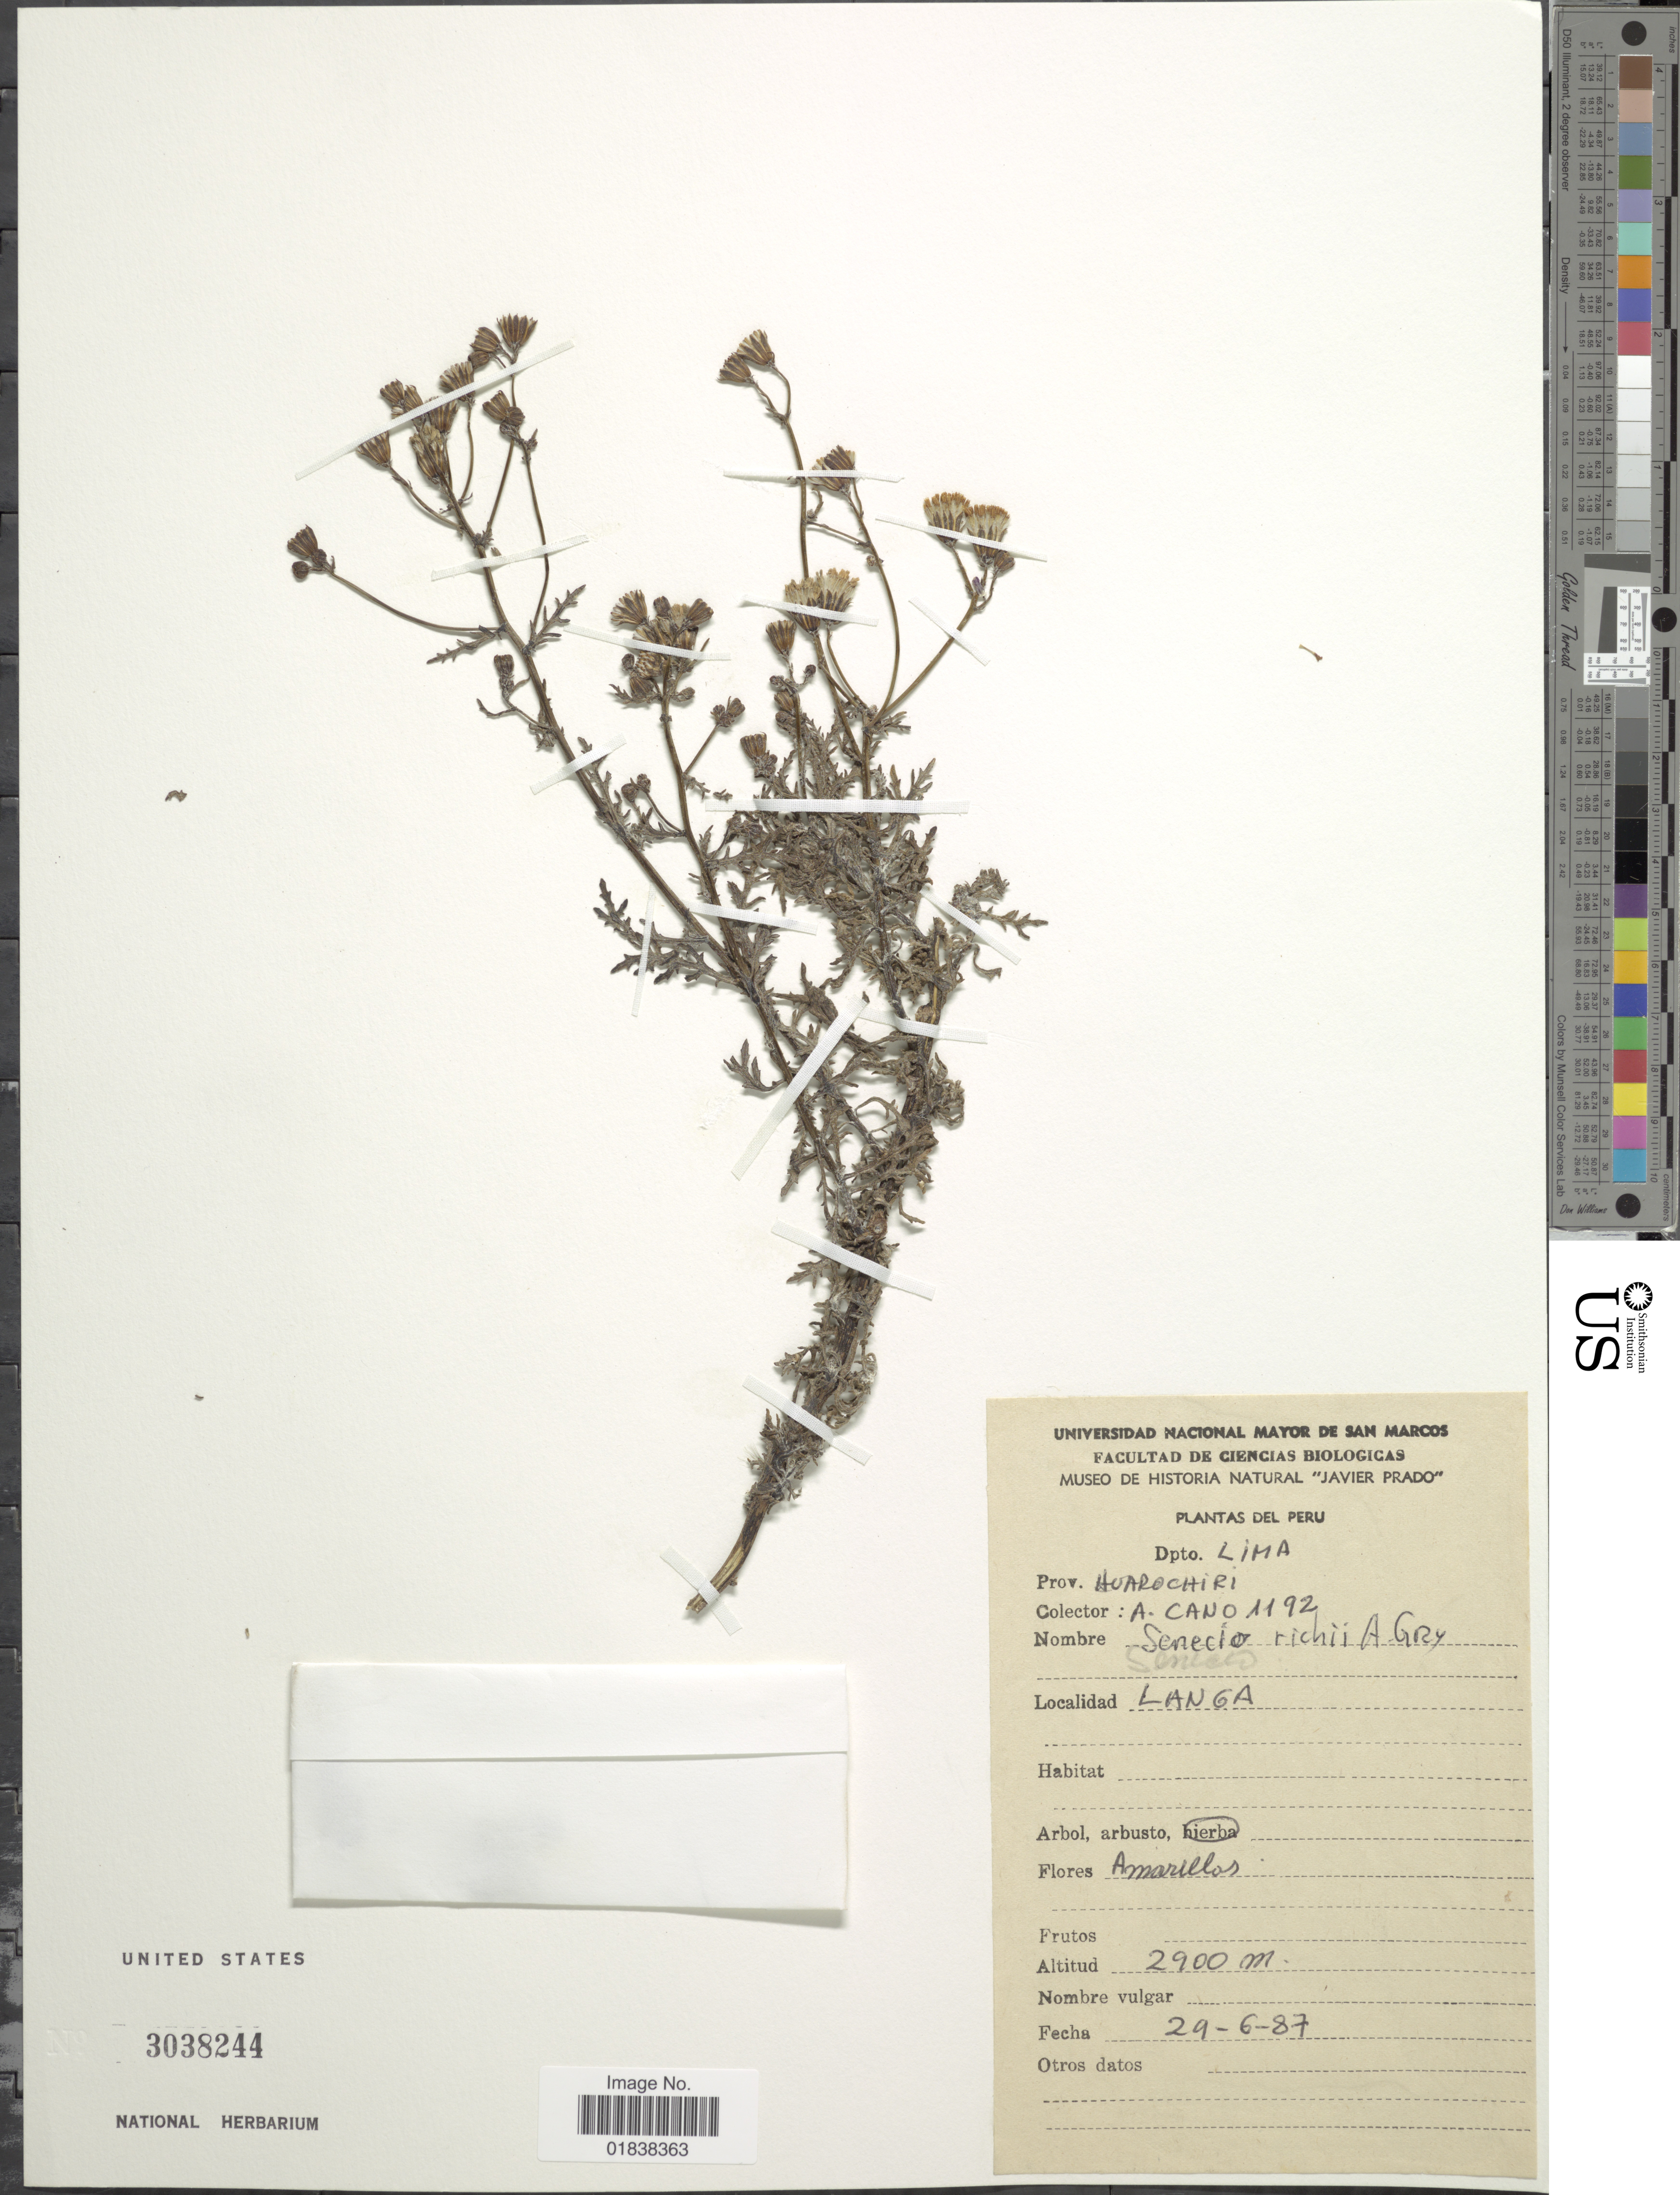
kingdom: Plantae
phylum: Tracheophyta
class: Magnoliopsida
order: Asterales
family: Asteraceae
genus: Senecio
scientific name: Senecio richii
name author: A. Gray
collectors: A. Cano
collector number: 1192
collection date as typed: Transcribed d/m/y: 29/6/87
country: Peru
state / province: Lima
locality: Prov. Huarochiri, Langa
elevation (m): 2900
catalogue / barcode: US 3038244